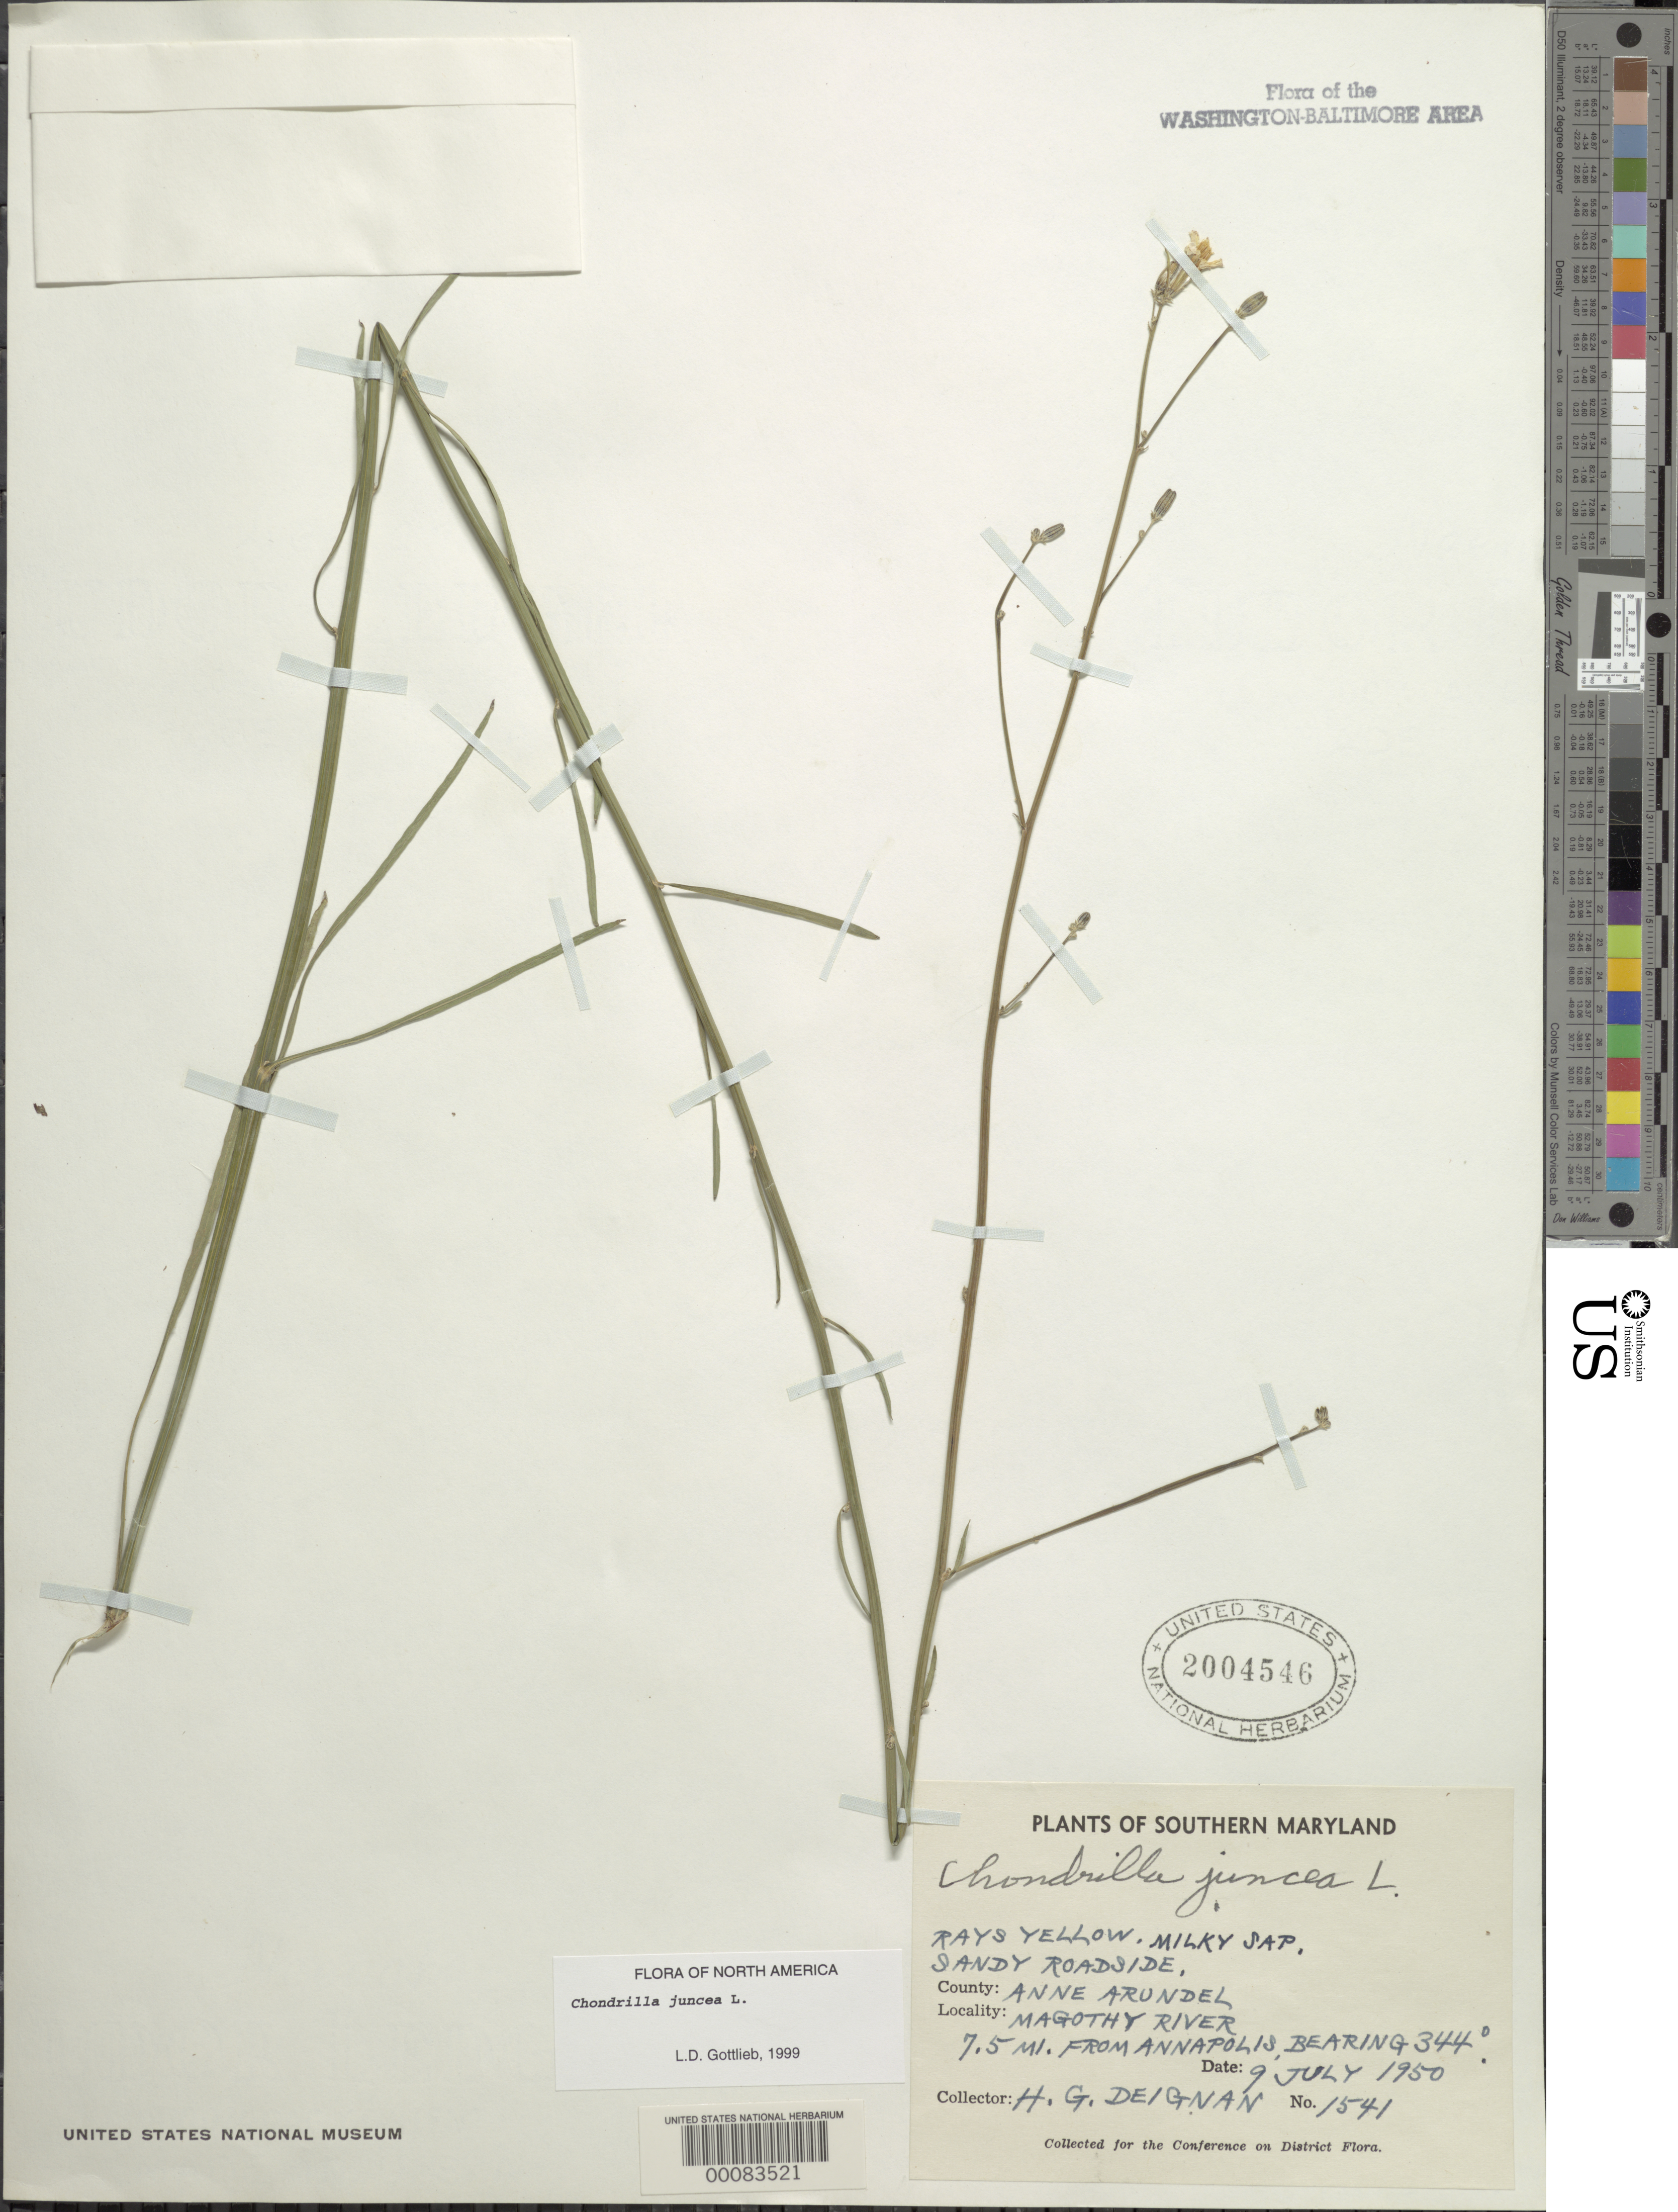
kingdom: Plantae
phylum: Tracheophyta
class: Magnoliopsida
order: Asterales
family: Asteraceae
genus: Chondrilla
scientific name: Chondrilla juncea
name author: L.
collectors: H. Deignan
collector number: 1541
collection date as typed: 09 Jul 1950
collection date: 1950-07-09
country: United States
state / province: Maryland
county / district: Anne Arundel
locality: Magothy River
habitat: Sandy roadside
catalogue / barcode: US 2004546